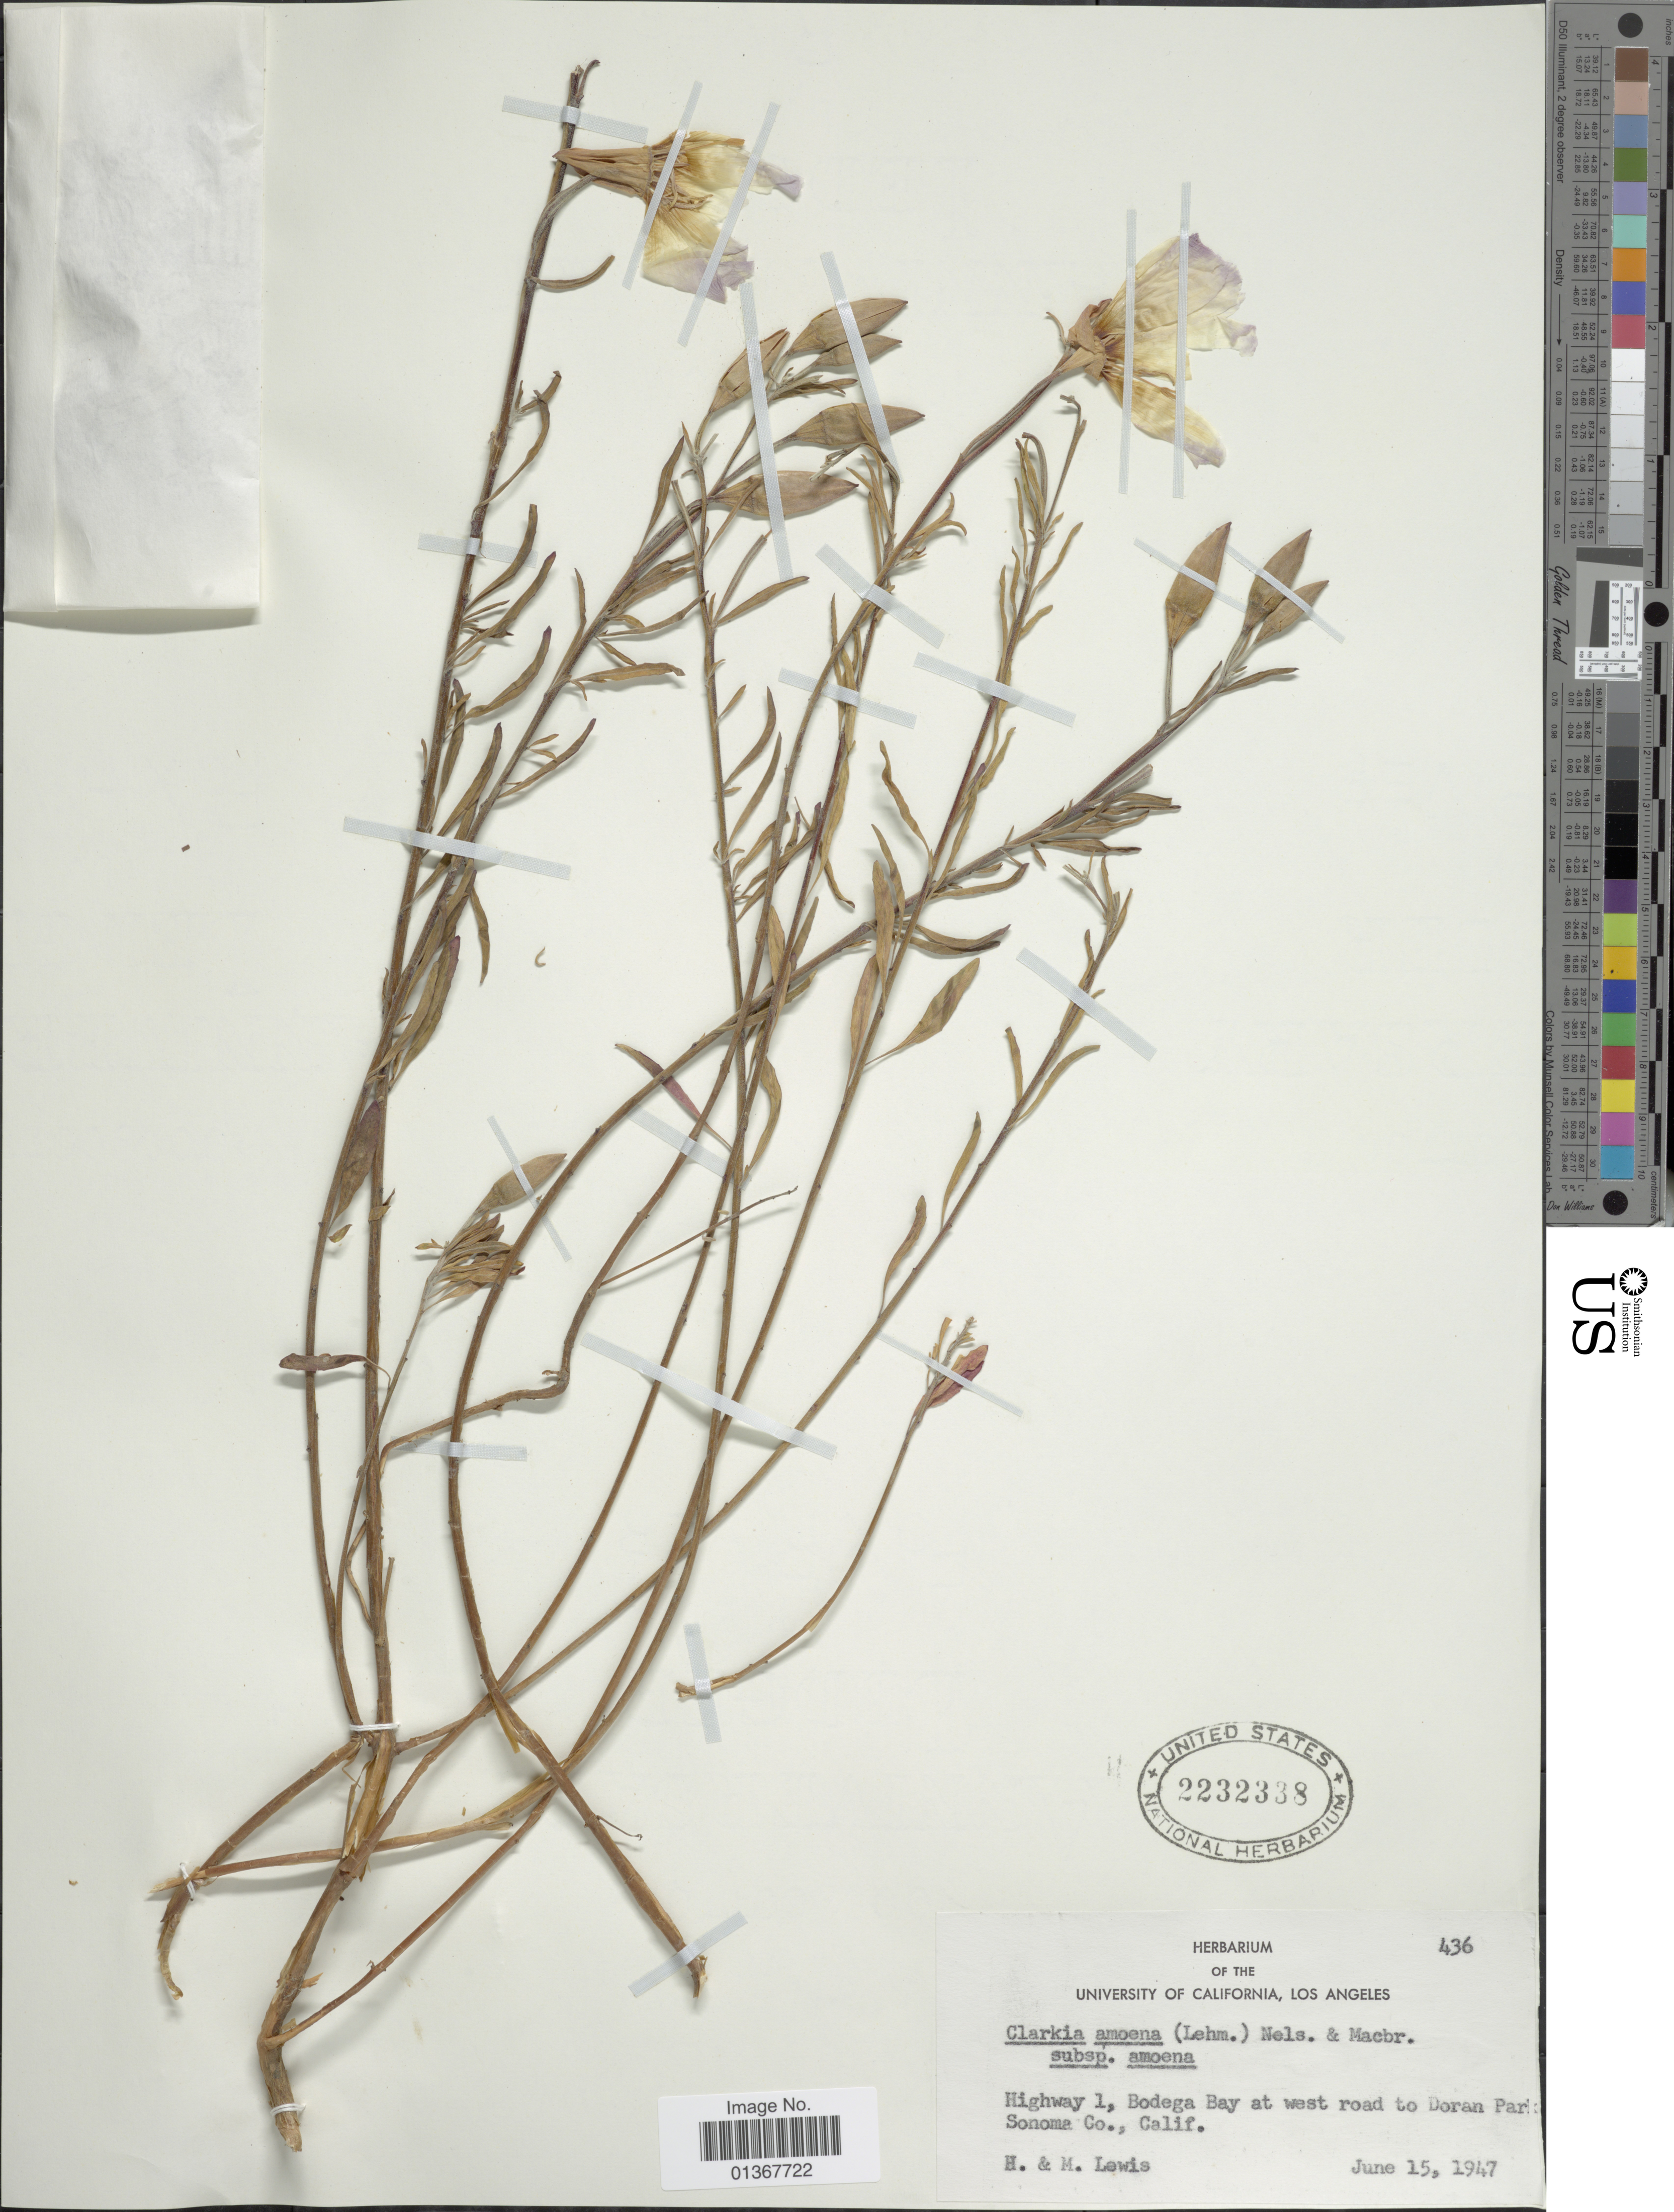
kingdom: Plantae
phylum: Tracheophyta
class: Magnoliopsida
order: Myrtales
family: Onagraceae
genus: Clarkia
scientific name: Clarkia amoena subsp. amoena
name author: (Lehm.) A. Nelson & J.F. Macbr.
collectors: H. Lewis & M. Lewis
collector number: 436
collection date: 1947-06-15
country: United States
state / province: California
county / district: Sonoma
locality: Highway 1, Bodega Bay at west road to Doran Park Sonoma Co.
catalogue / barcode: US 2232338